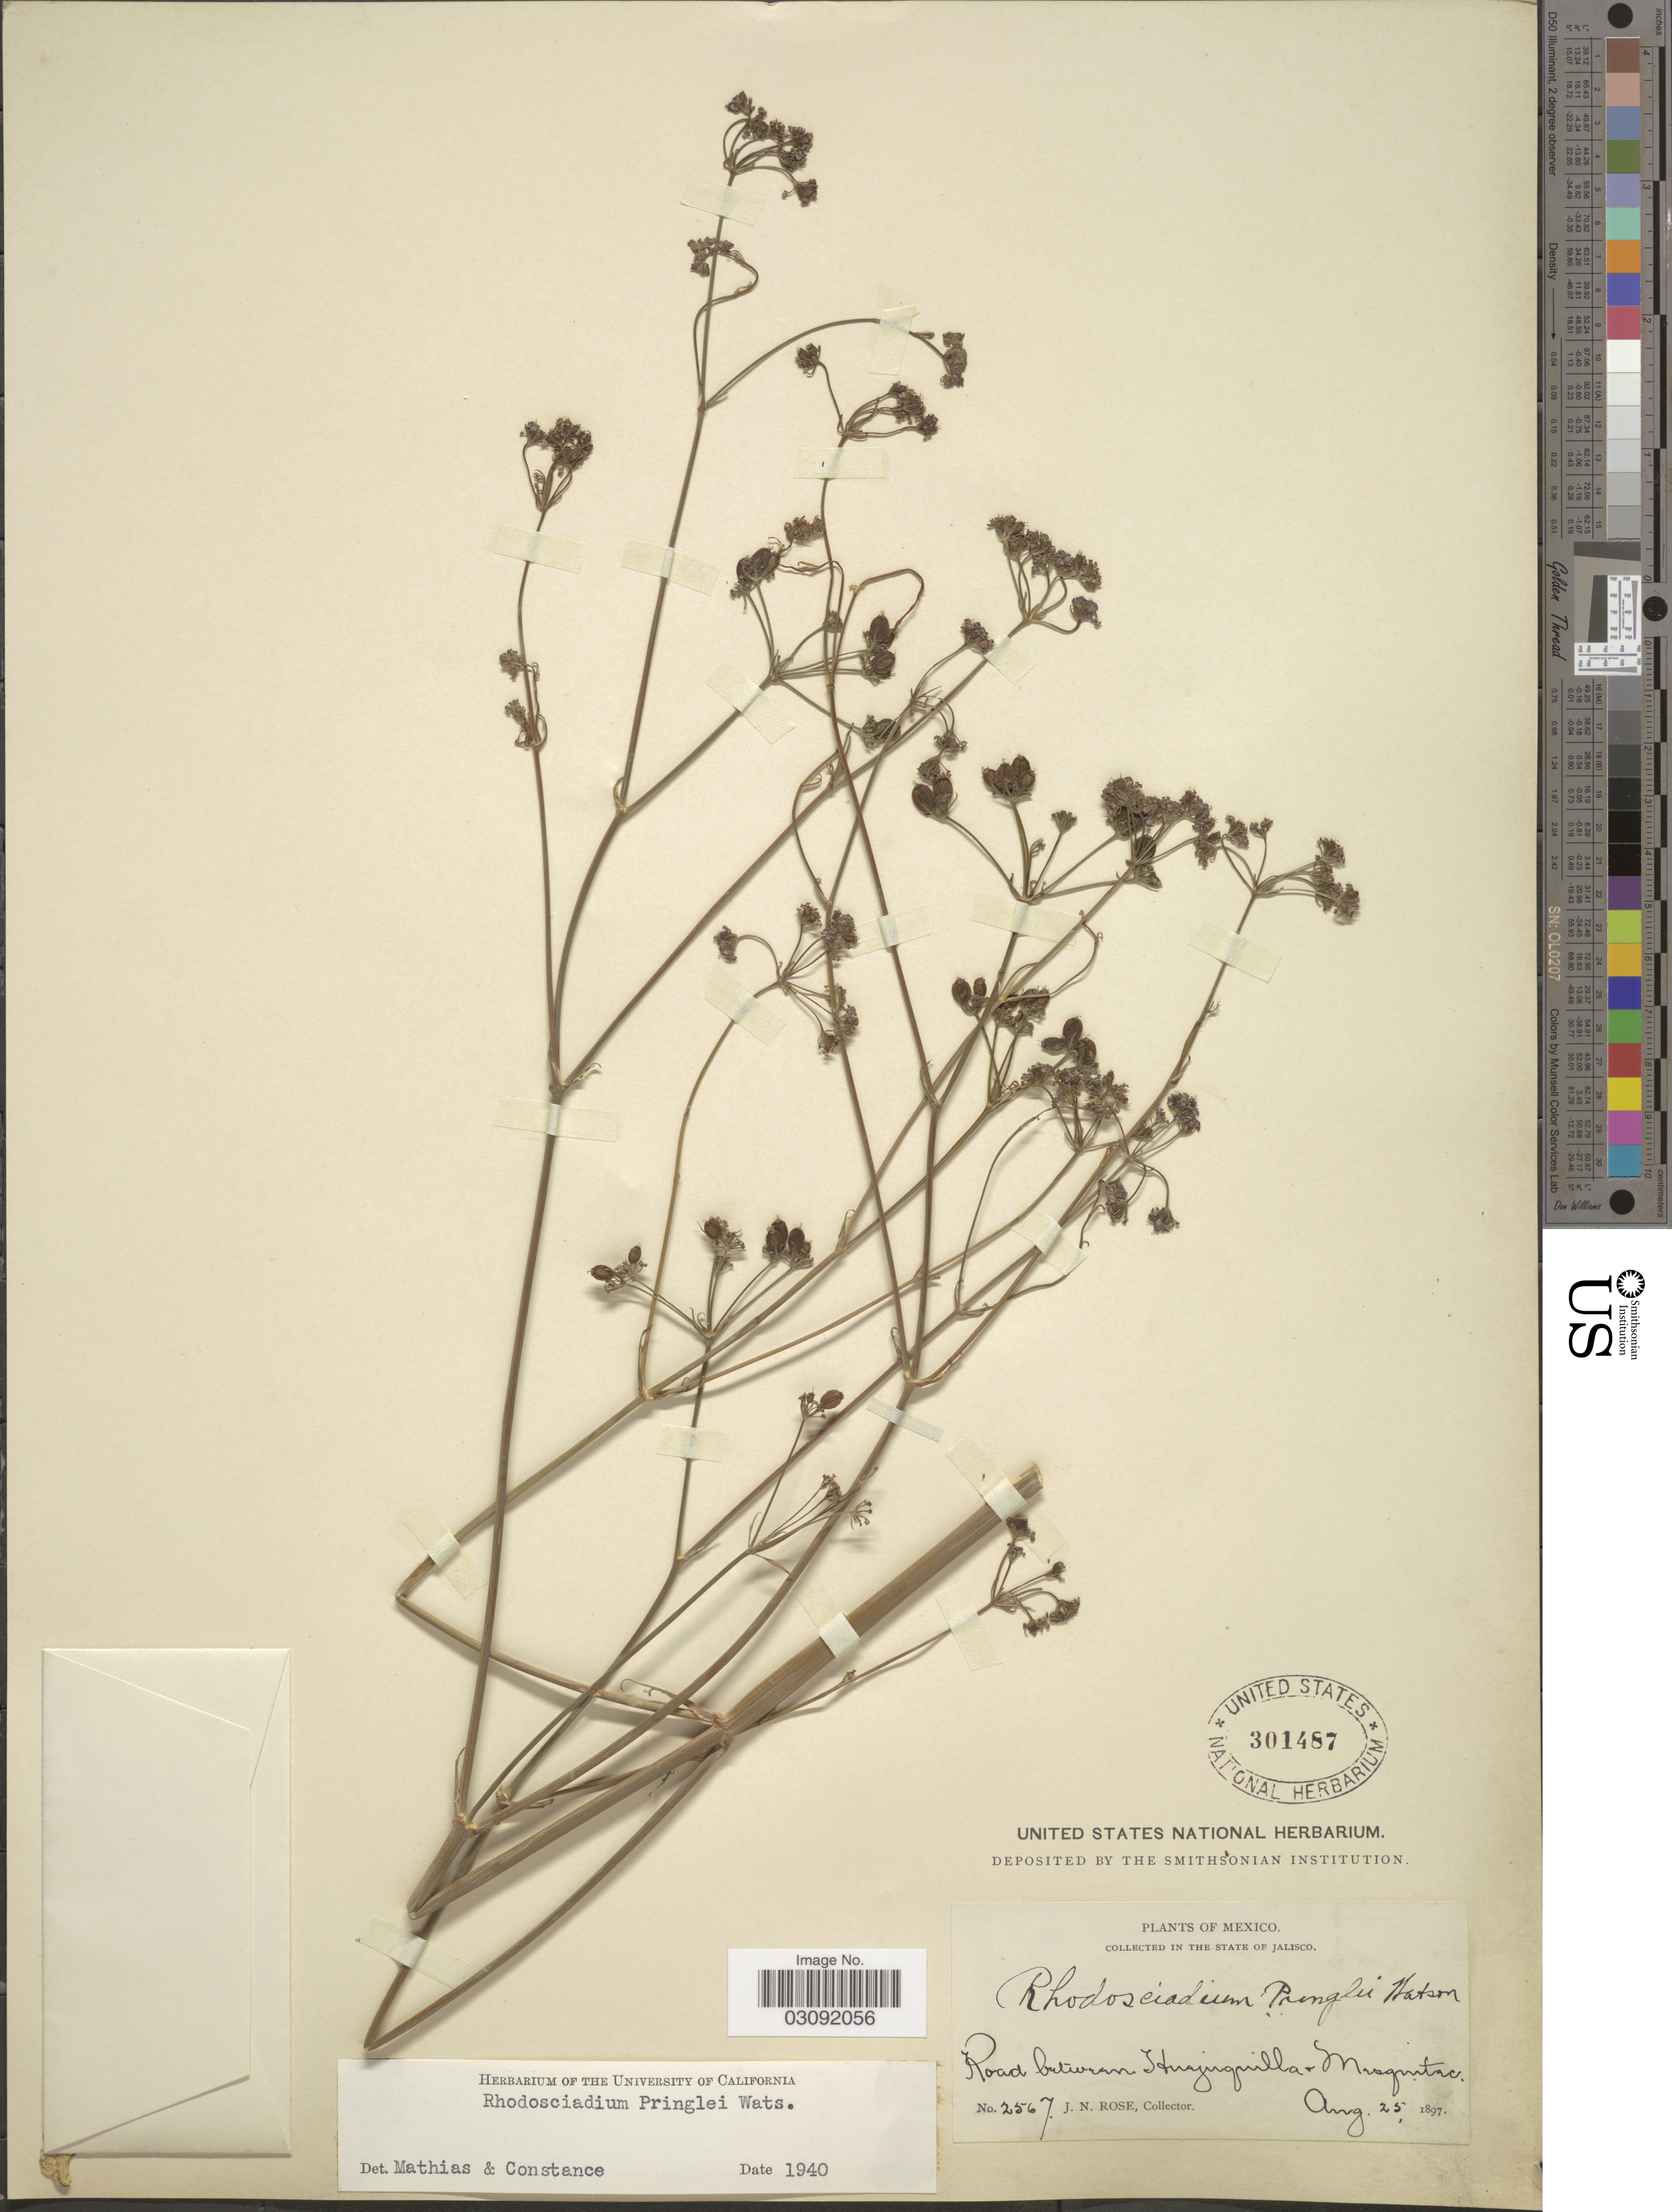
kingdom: Plantae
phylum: Tracheophyta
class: Magnoliopsida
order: Apiales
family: Apiaceae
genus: Rhodosciadium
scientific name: Rhodosciadium pringlei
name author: S. Watson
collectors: J. N. Rose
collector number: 2567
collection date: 1897-08-25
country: Mexico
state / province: Jalisco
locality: Road between Huejuquilla & Mesquitec.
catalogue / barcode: US 301487